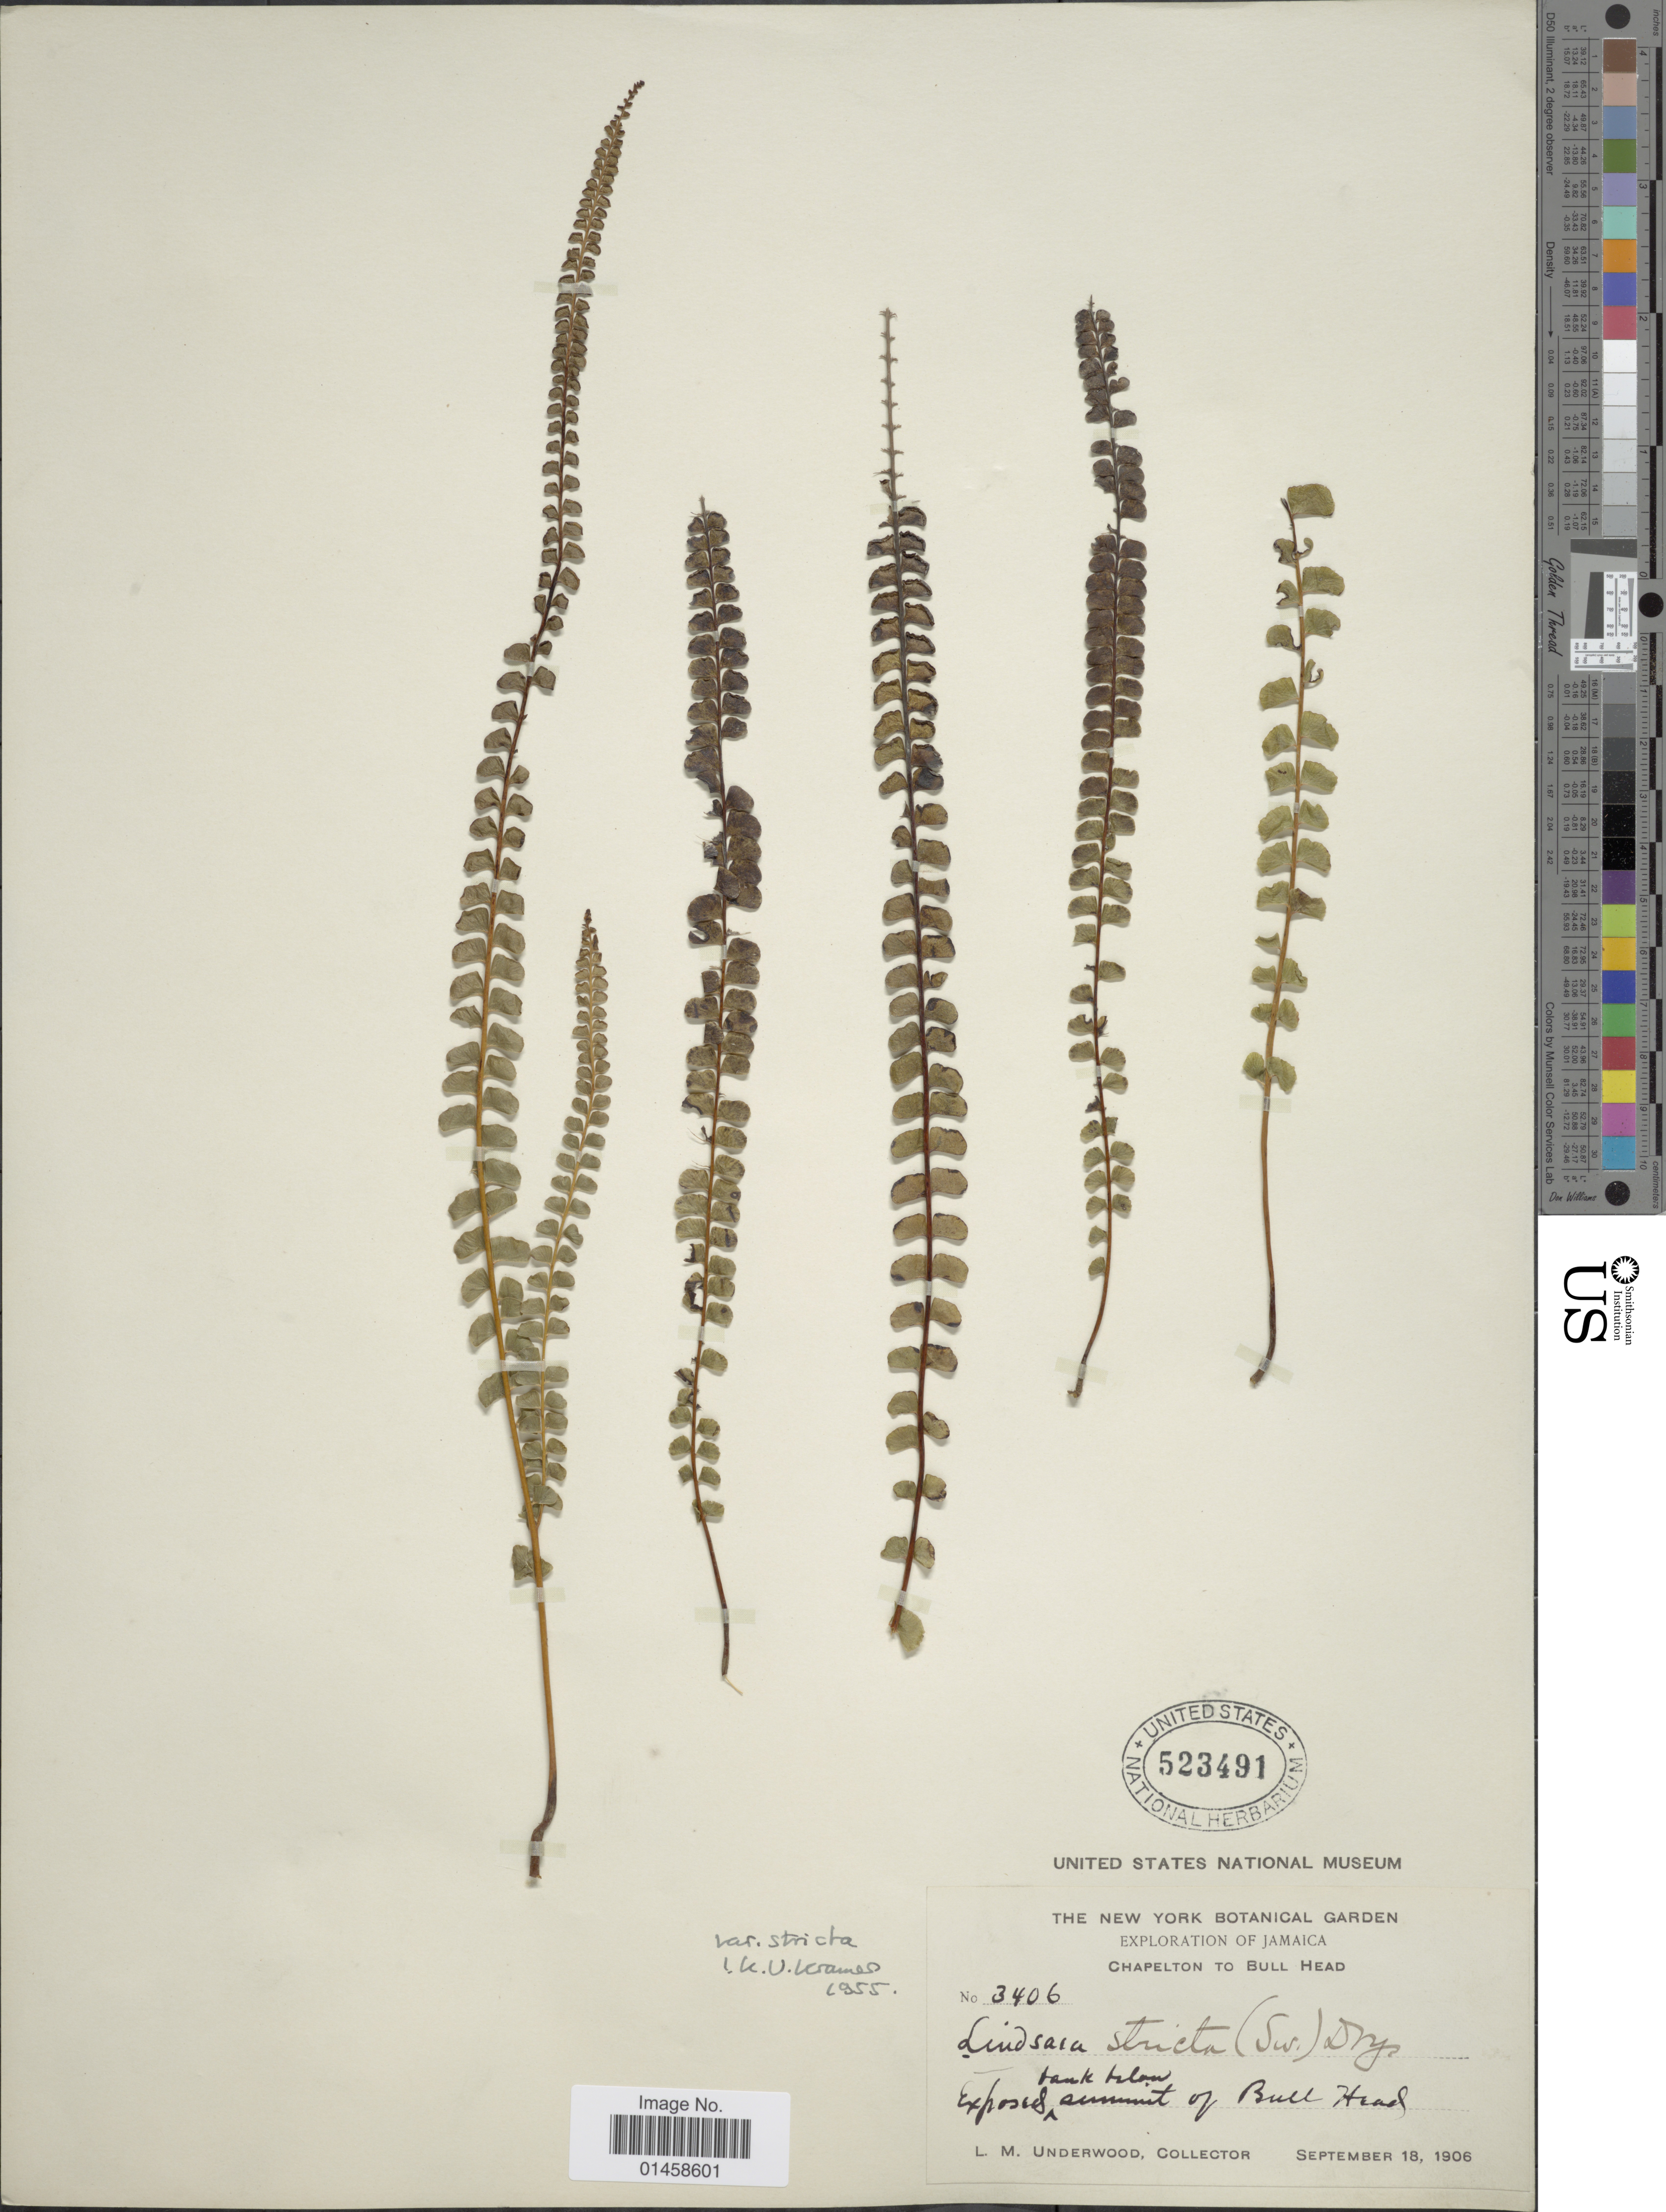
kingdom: Plantae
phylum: Tracheophyta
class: Polypodiopsida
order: Polypodiales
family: Lindsaeaceae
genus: Lindsaea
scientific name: Lindsaea stricta var. stricta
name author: (Sw.) Dryand.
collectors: L. M. Underwood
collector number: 3406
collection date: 1906-09-18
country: Jamaica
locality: Chapelton to Bull Head, Exposed bank below summit of Bull Head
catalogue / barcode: US 523491